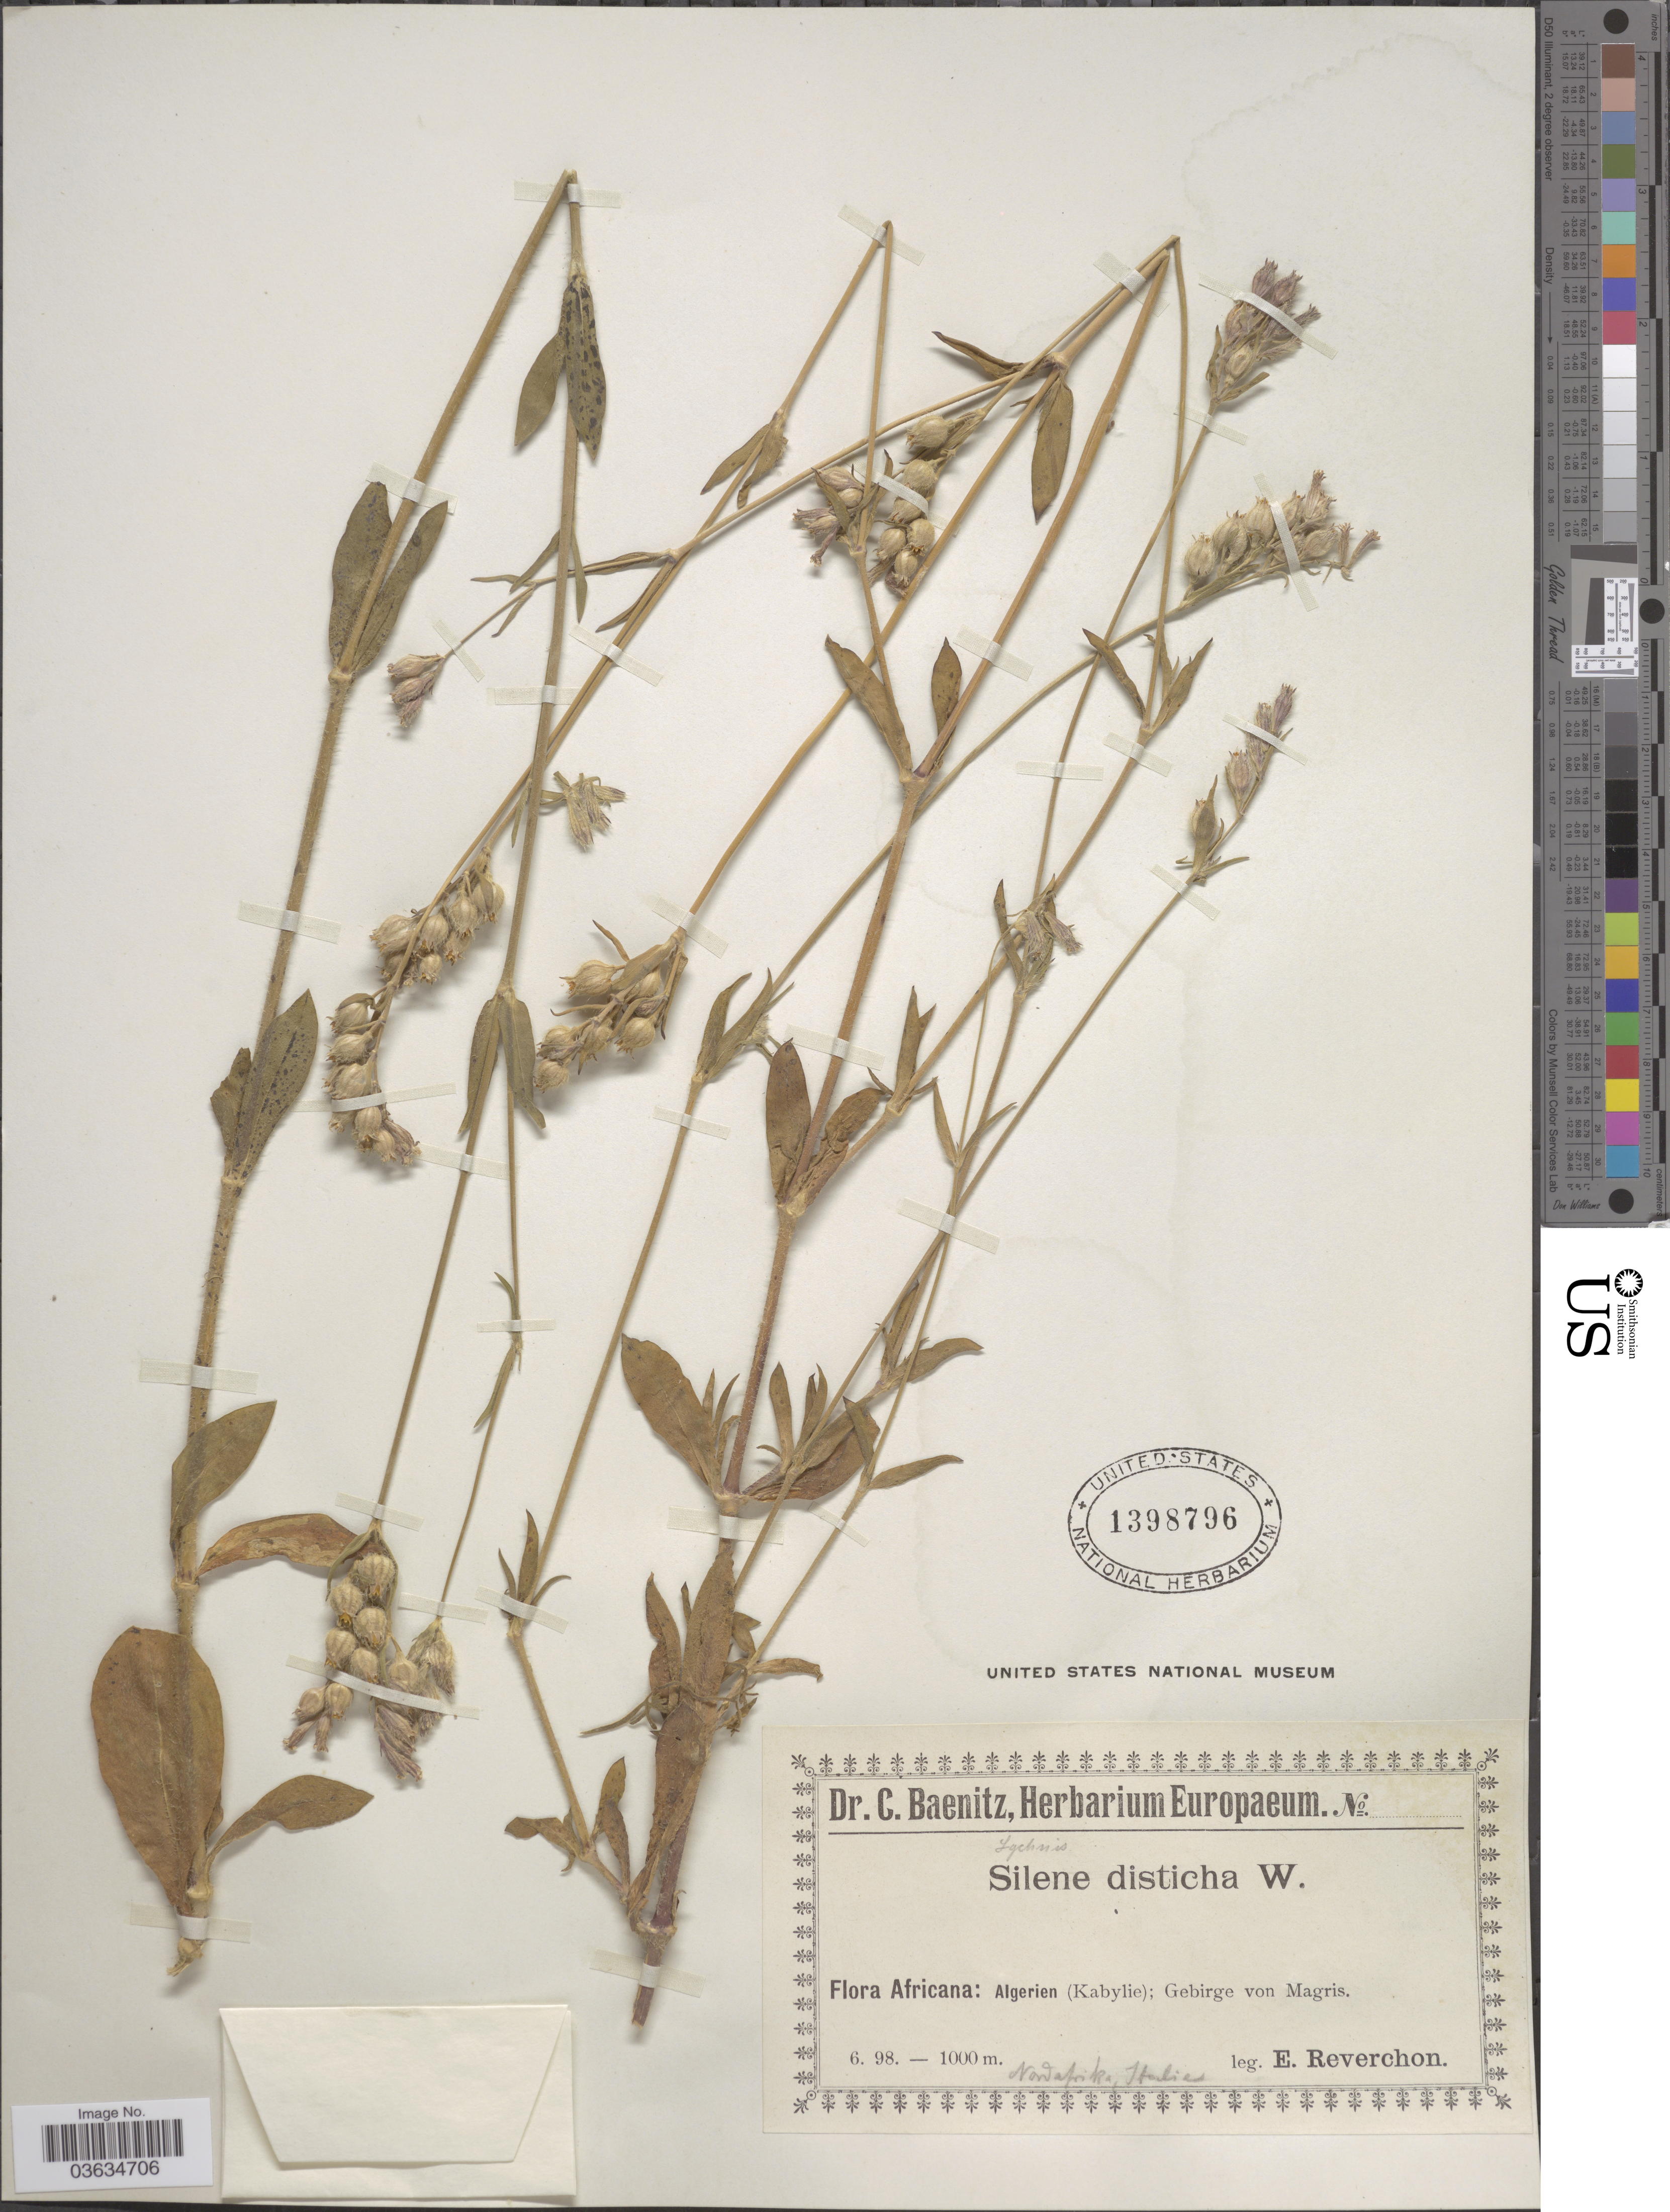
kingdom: Plantae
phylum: Tracheophyta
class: Magnoliopsida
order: Caryophyllales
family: Caryophyllaceae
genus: Silene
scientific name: Silene disticha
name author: Willd.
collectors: E. Reverchon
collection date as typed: Transcribed d/m/y: /6/98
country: Algeria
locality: Africana: Algerien (Kabylie); Gebirge von Magris.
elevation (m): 1000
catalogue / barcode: US 1398796